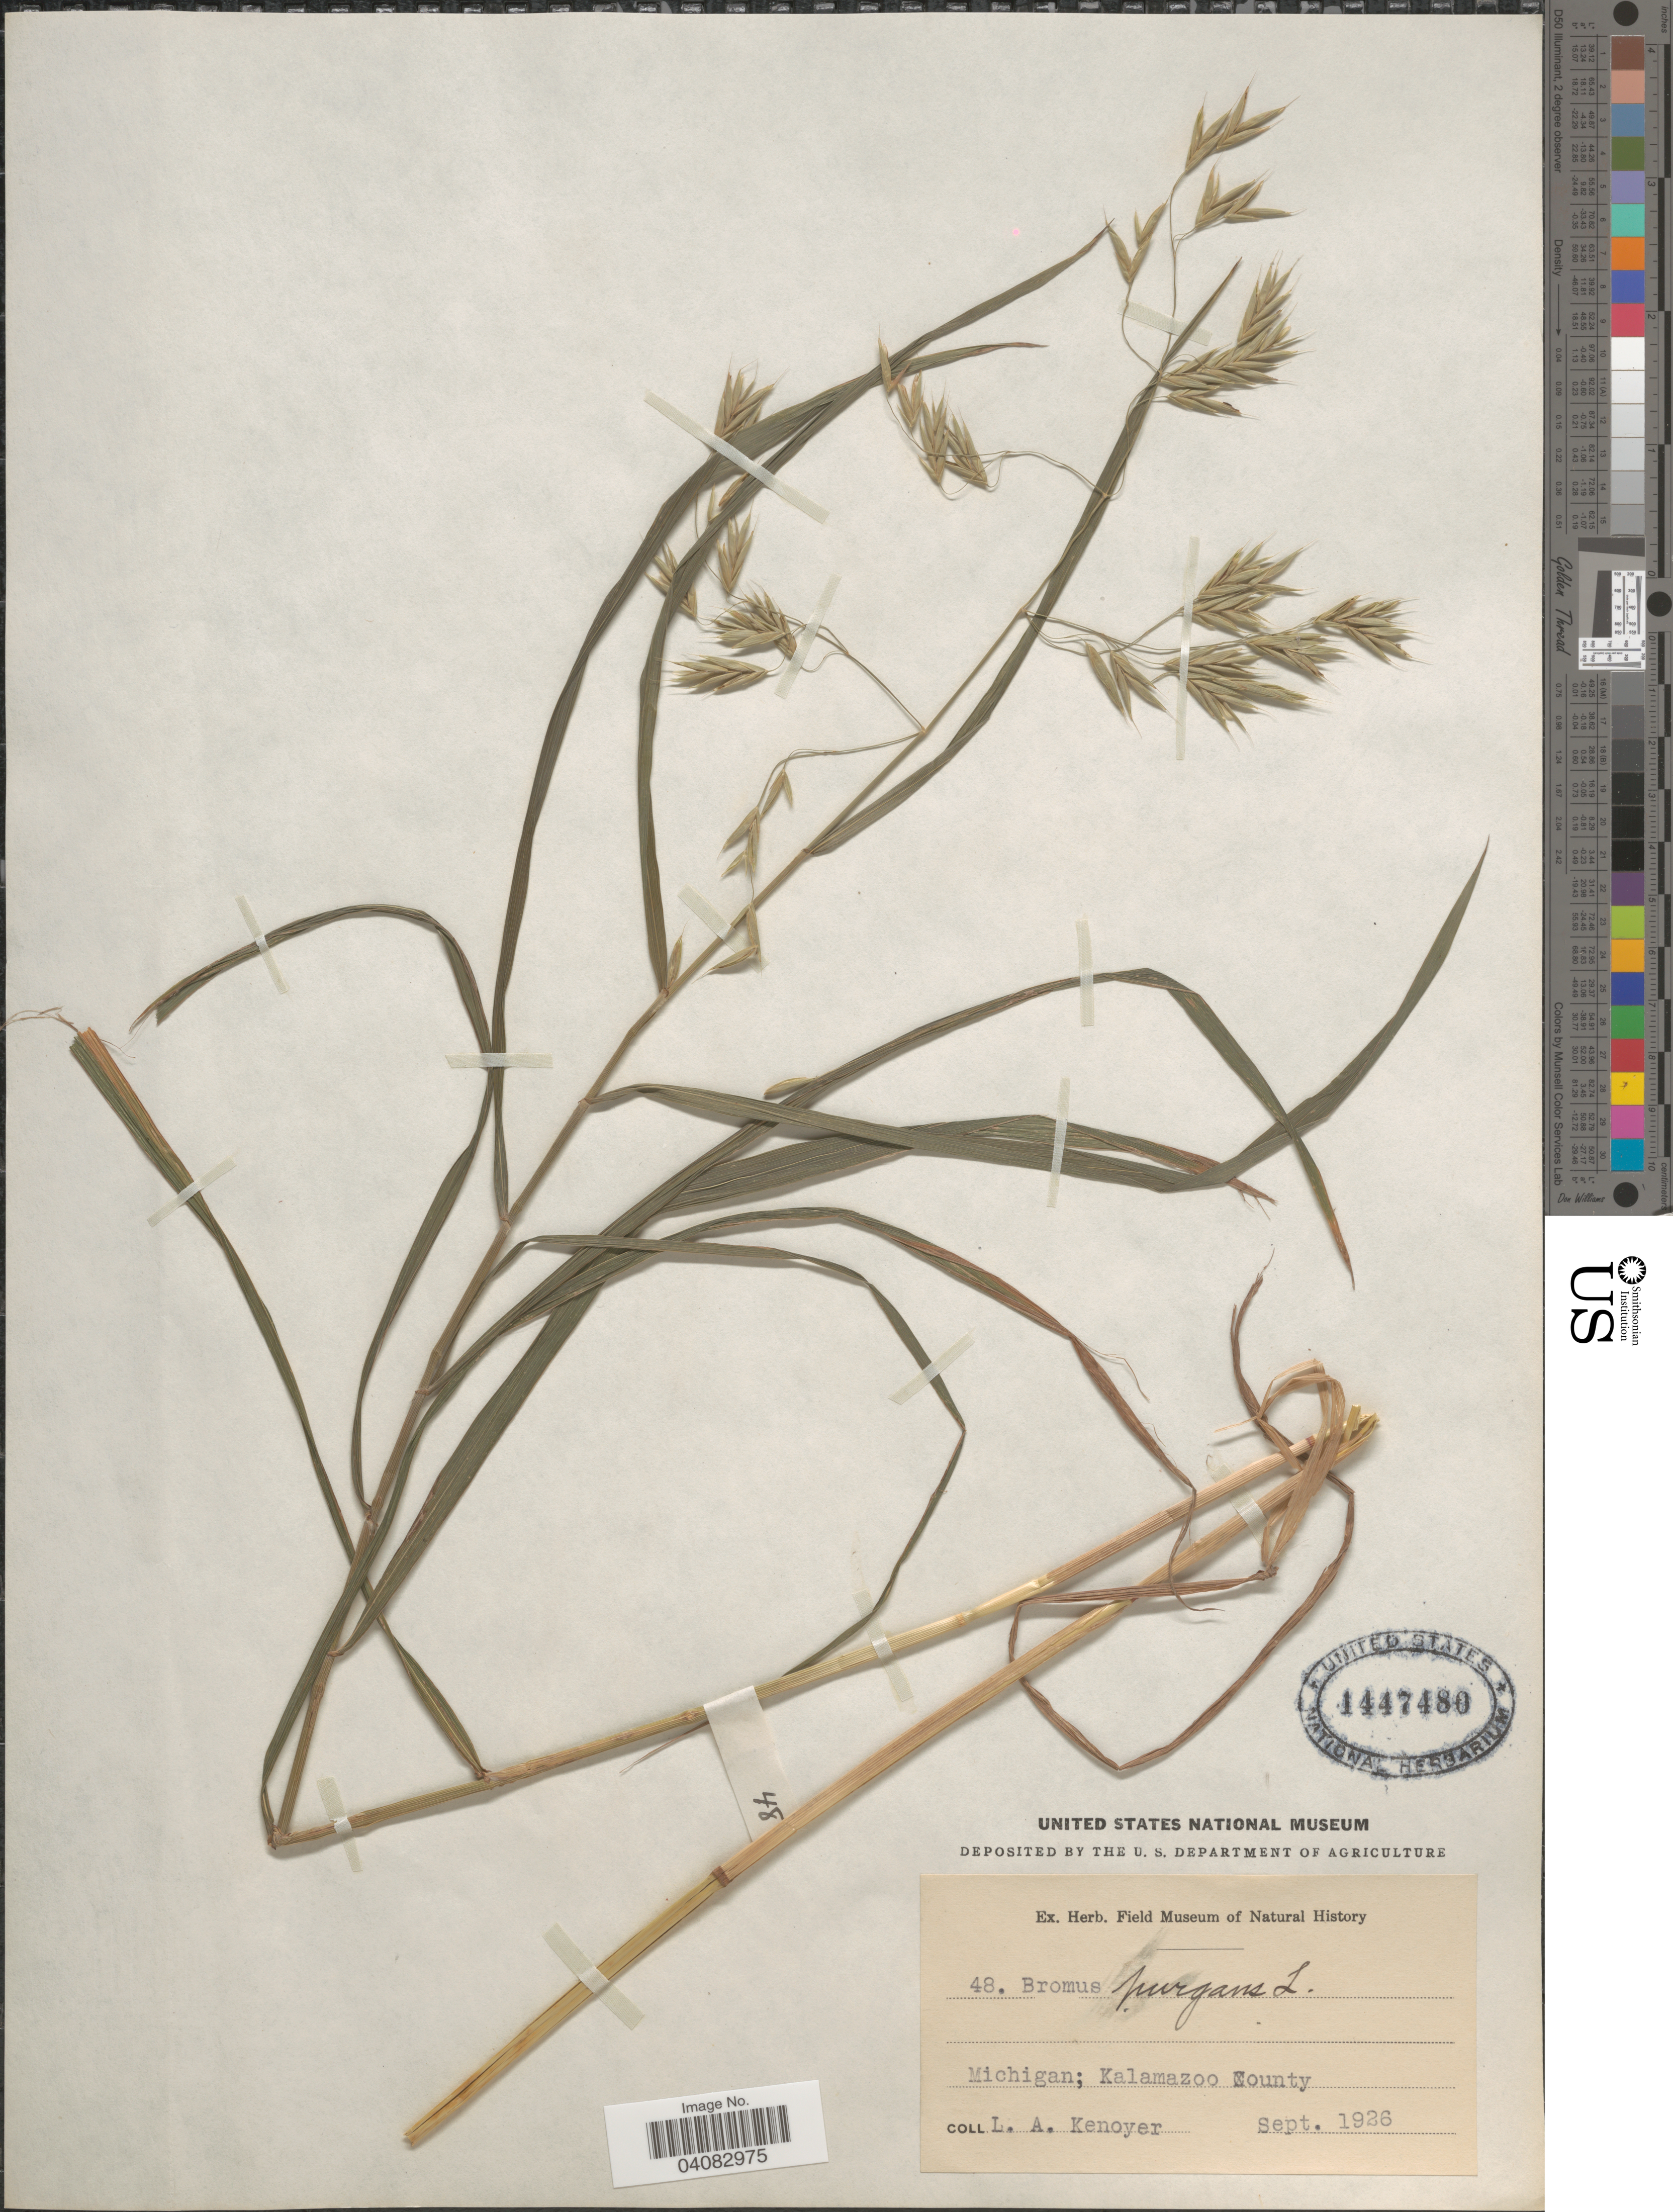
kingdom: Plantae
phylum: Tracheophyta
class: Liliopsida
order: Poales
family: Poaceae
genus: Bromus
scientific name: Bromus latiglumis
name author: (Scribn. ex Shear) Hitchc.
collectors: L. A. Kenoyer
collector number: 48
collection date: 1926-09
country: United States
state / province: Michigan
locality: Kalamazoo County.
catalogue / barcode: US 1447480